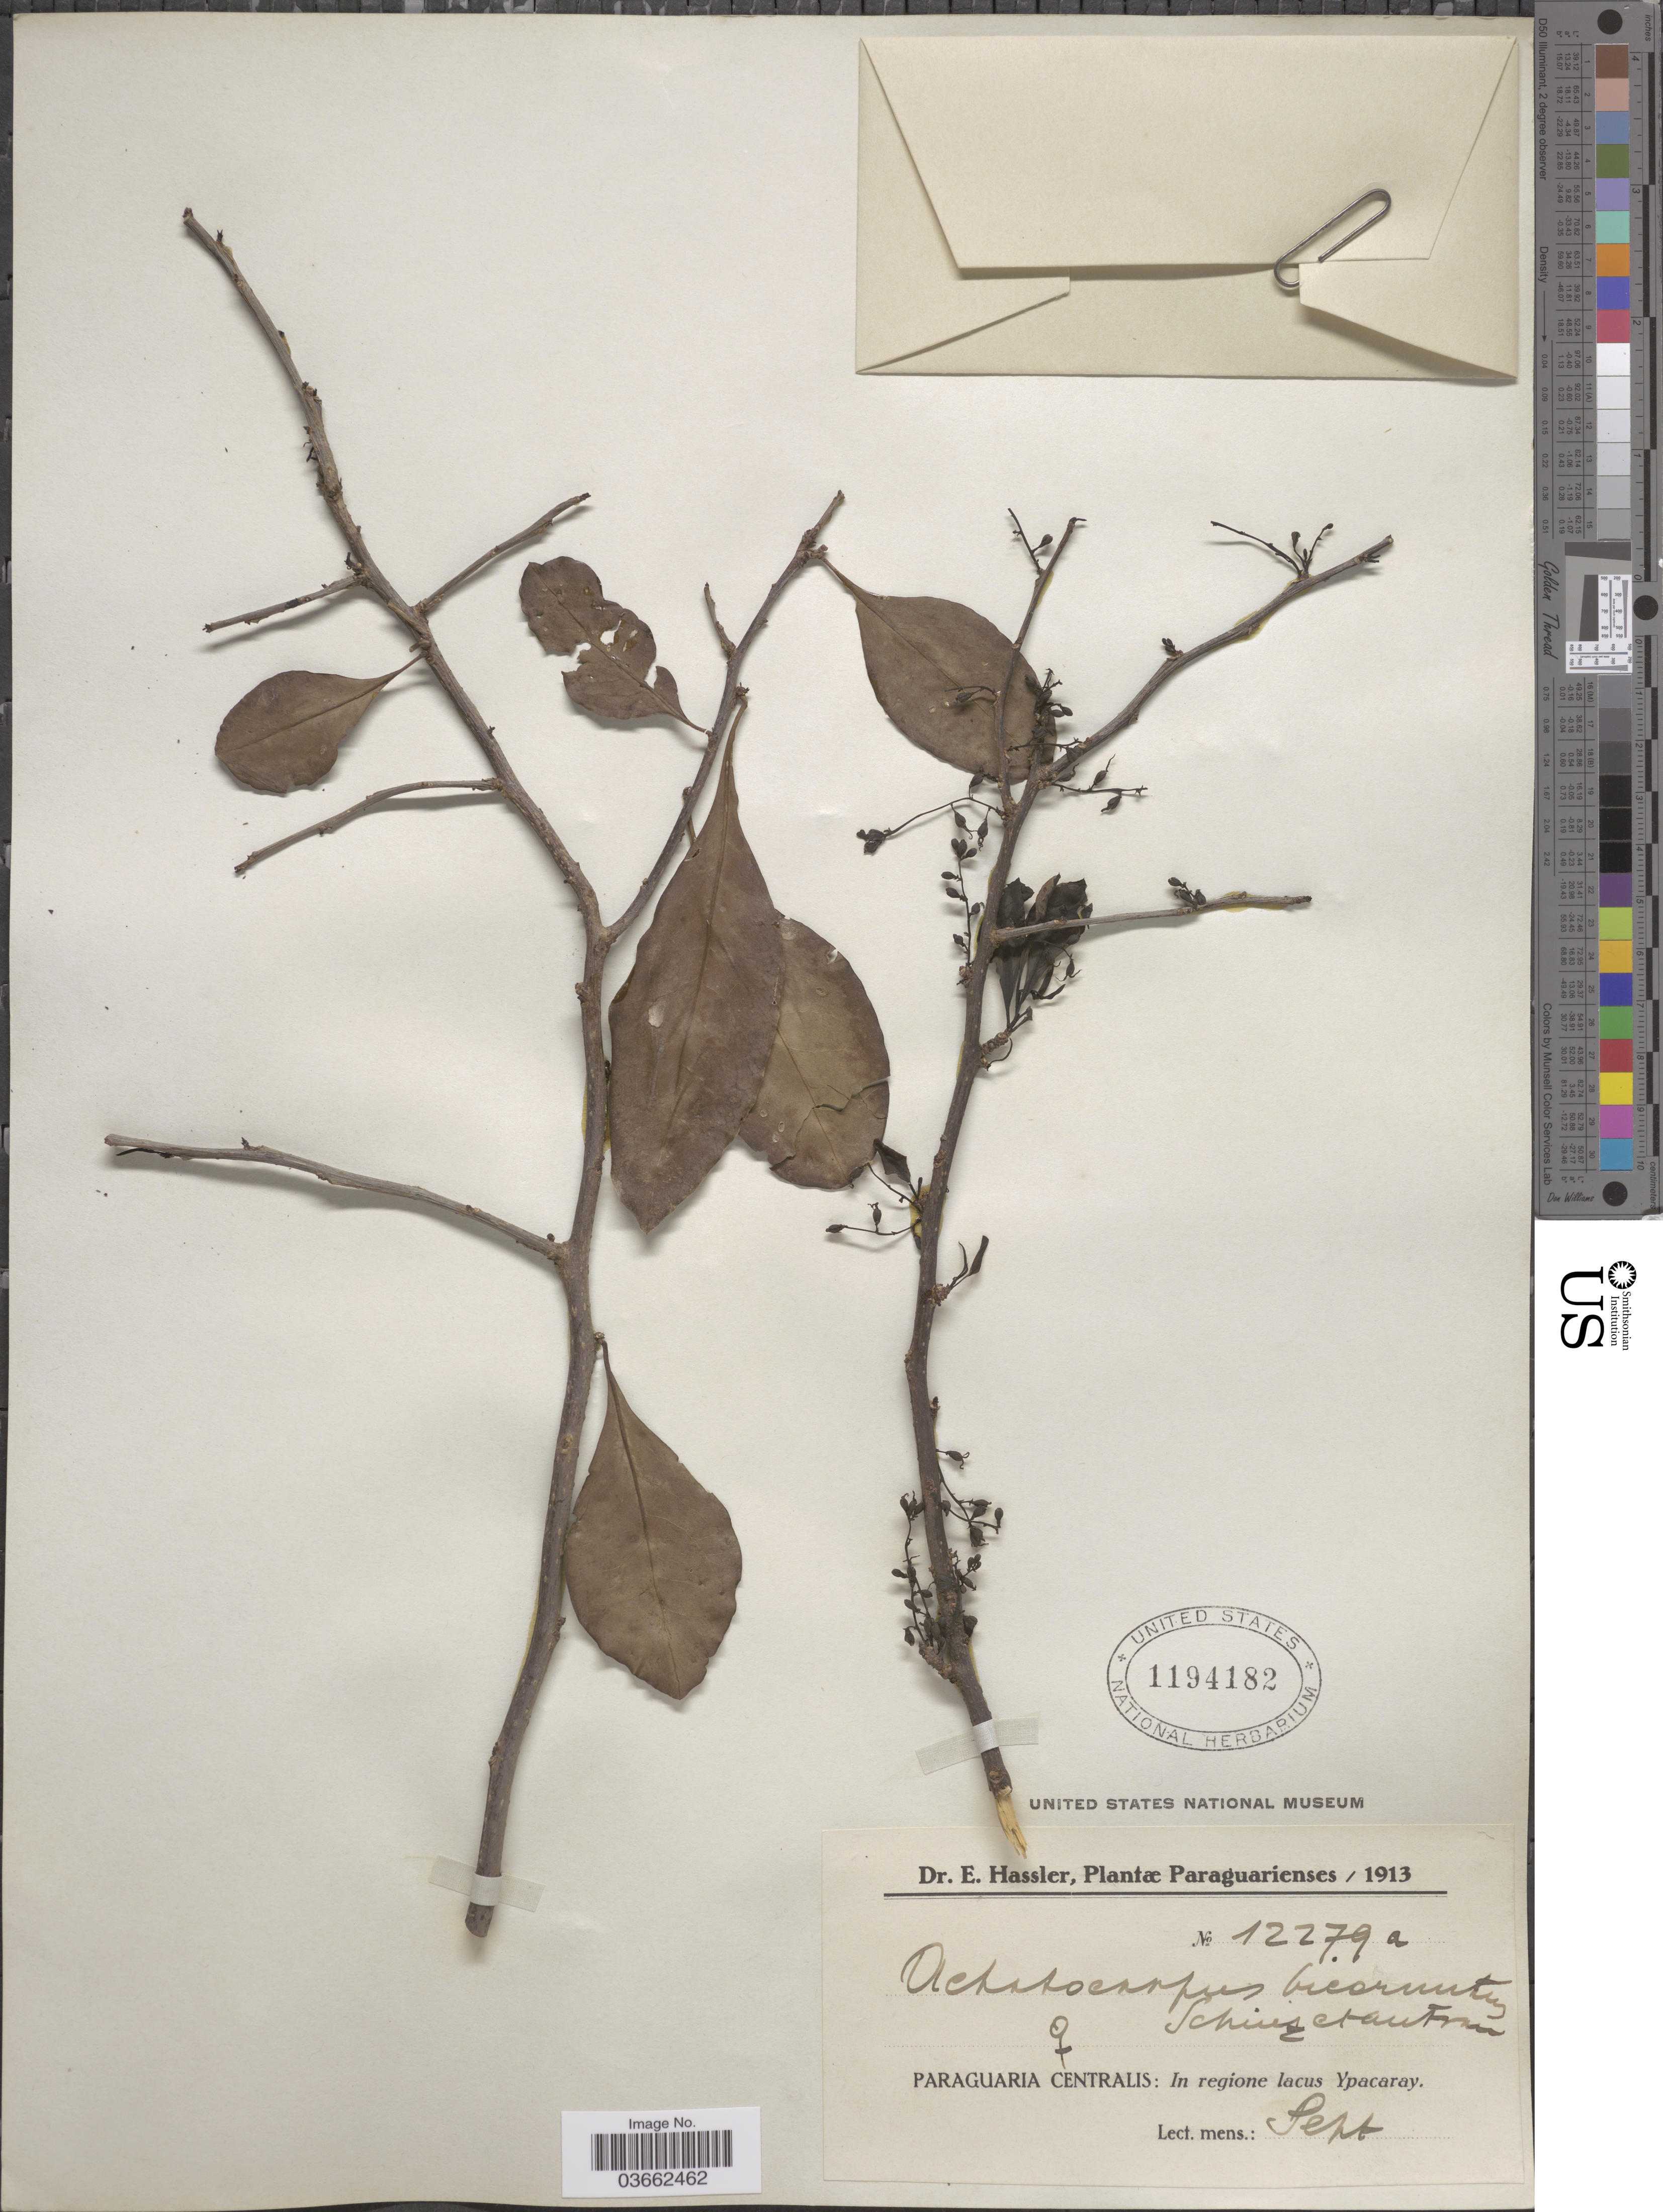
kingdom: Plantae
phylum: Tracheophyta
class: Magnoliopsida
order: Caryophyllales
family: Achatocarpaceae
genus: Achatocarpus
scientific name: Achatocarpus bicornutus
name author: Schinz & Autran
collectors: E. Hassler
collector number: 12279a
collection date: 1913-09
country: Paraguay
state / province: Paraguari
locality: Paraguaria Centralis: In regione lacus Ypacaray.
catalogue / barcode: US 1194182